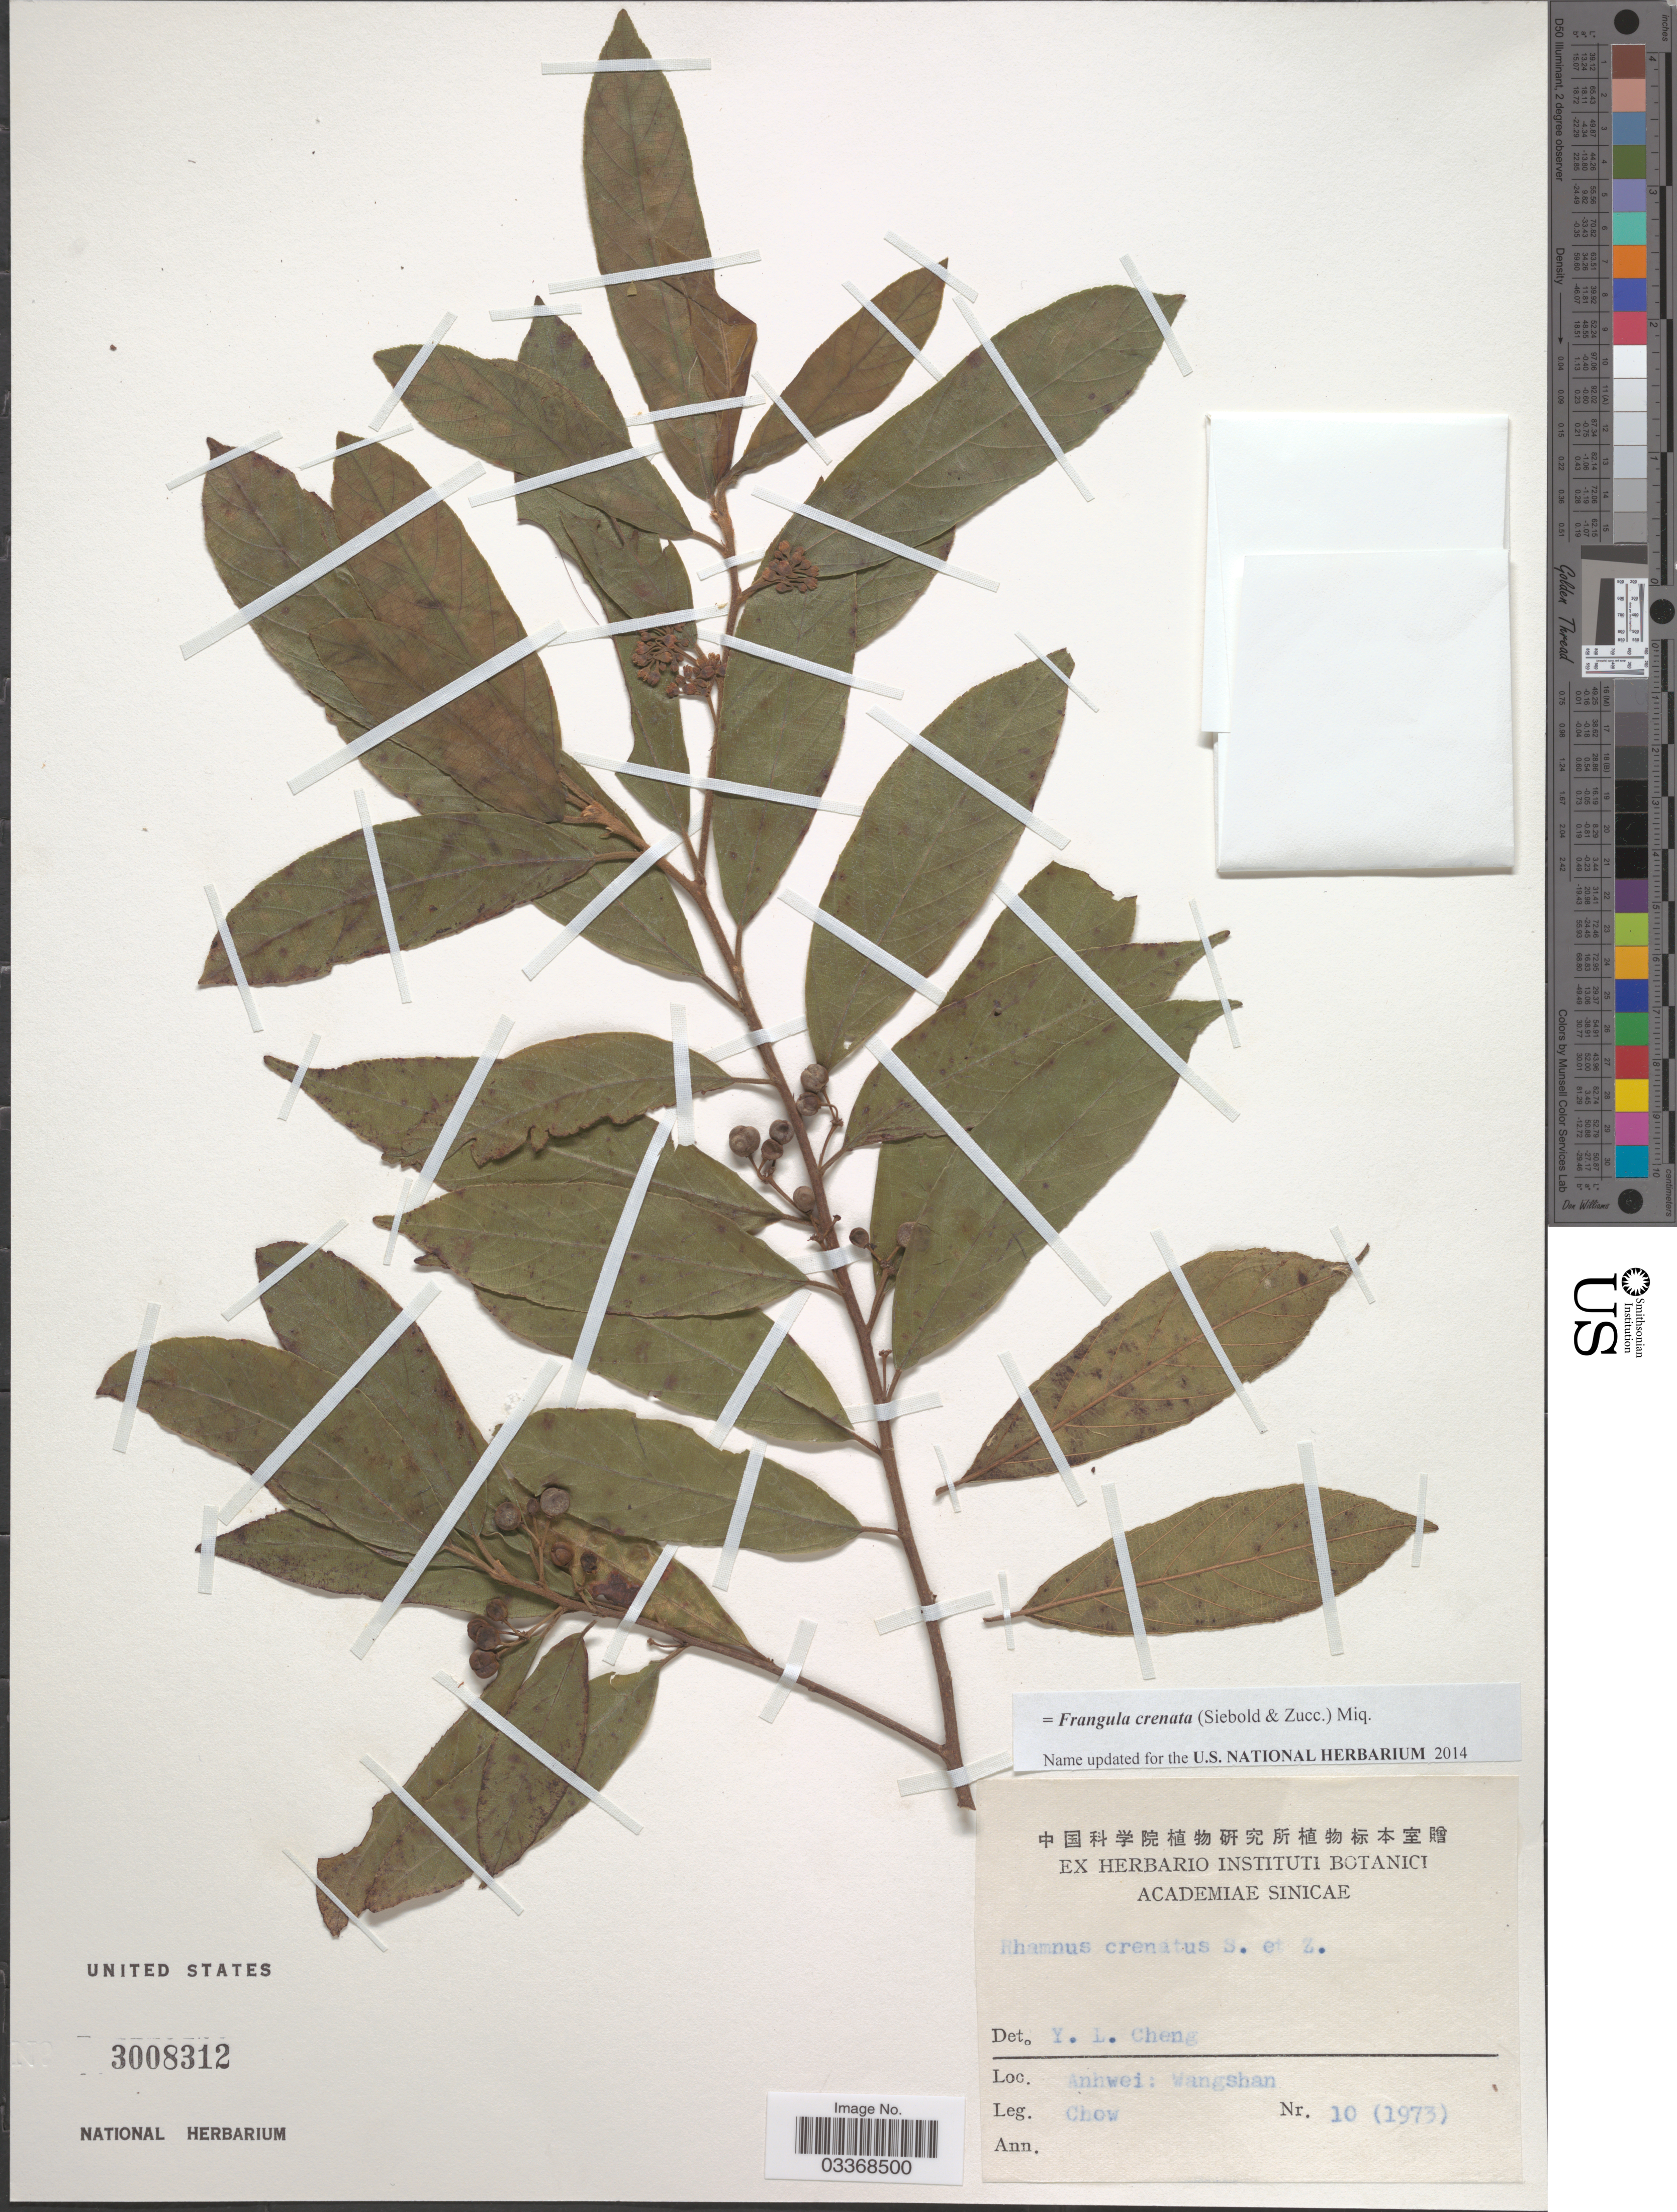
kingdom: Plantae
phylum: Tracheophyta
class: Magnoliopsida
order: Rosales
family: Rhamnaceae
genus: Frangula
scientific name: Frangula crenata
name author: (Siebold & Zucc.) Miq.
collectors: Chow, --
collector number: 10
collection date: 1973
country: China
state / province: Anhui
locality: Anhwei: Wangshan.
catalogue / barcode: US 3008312